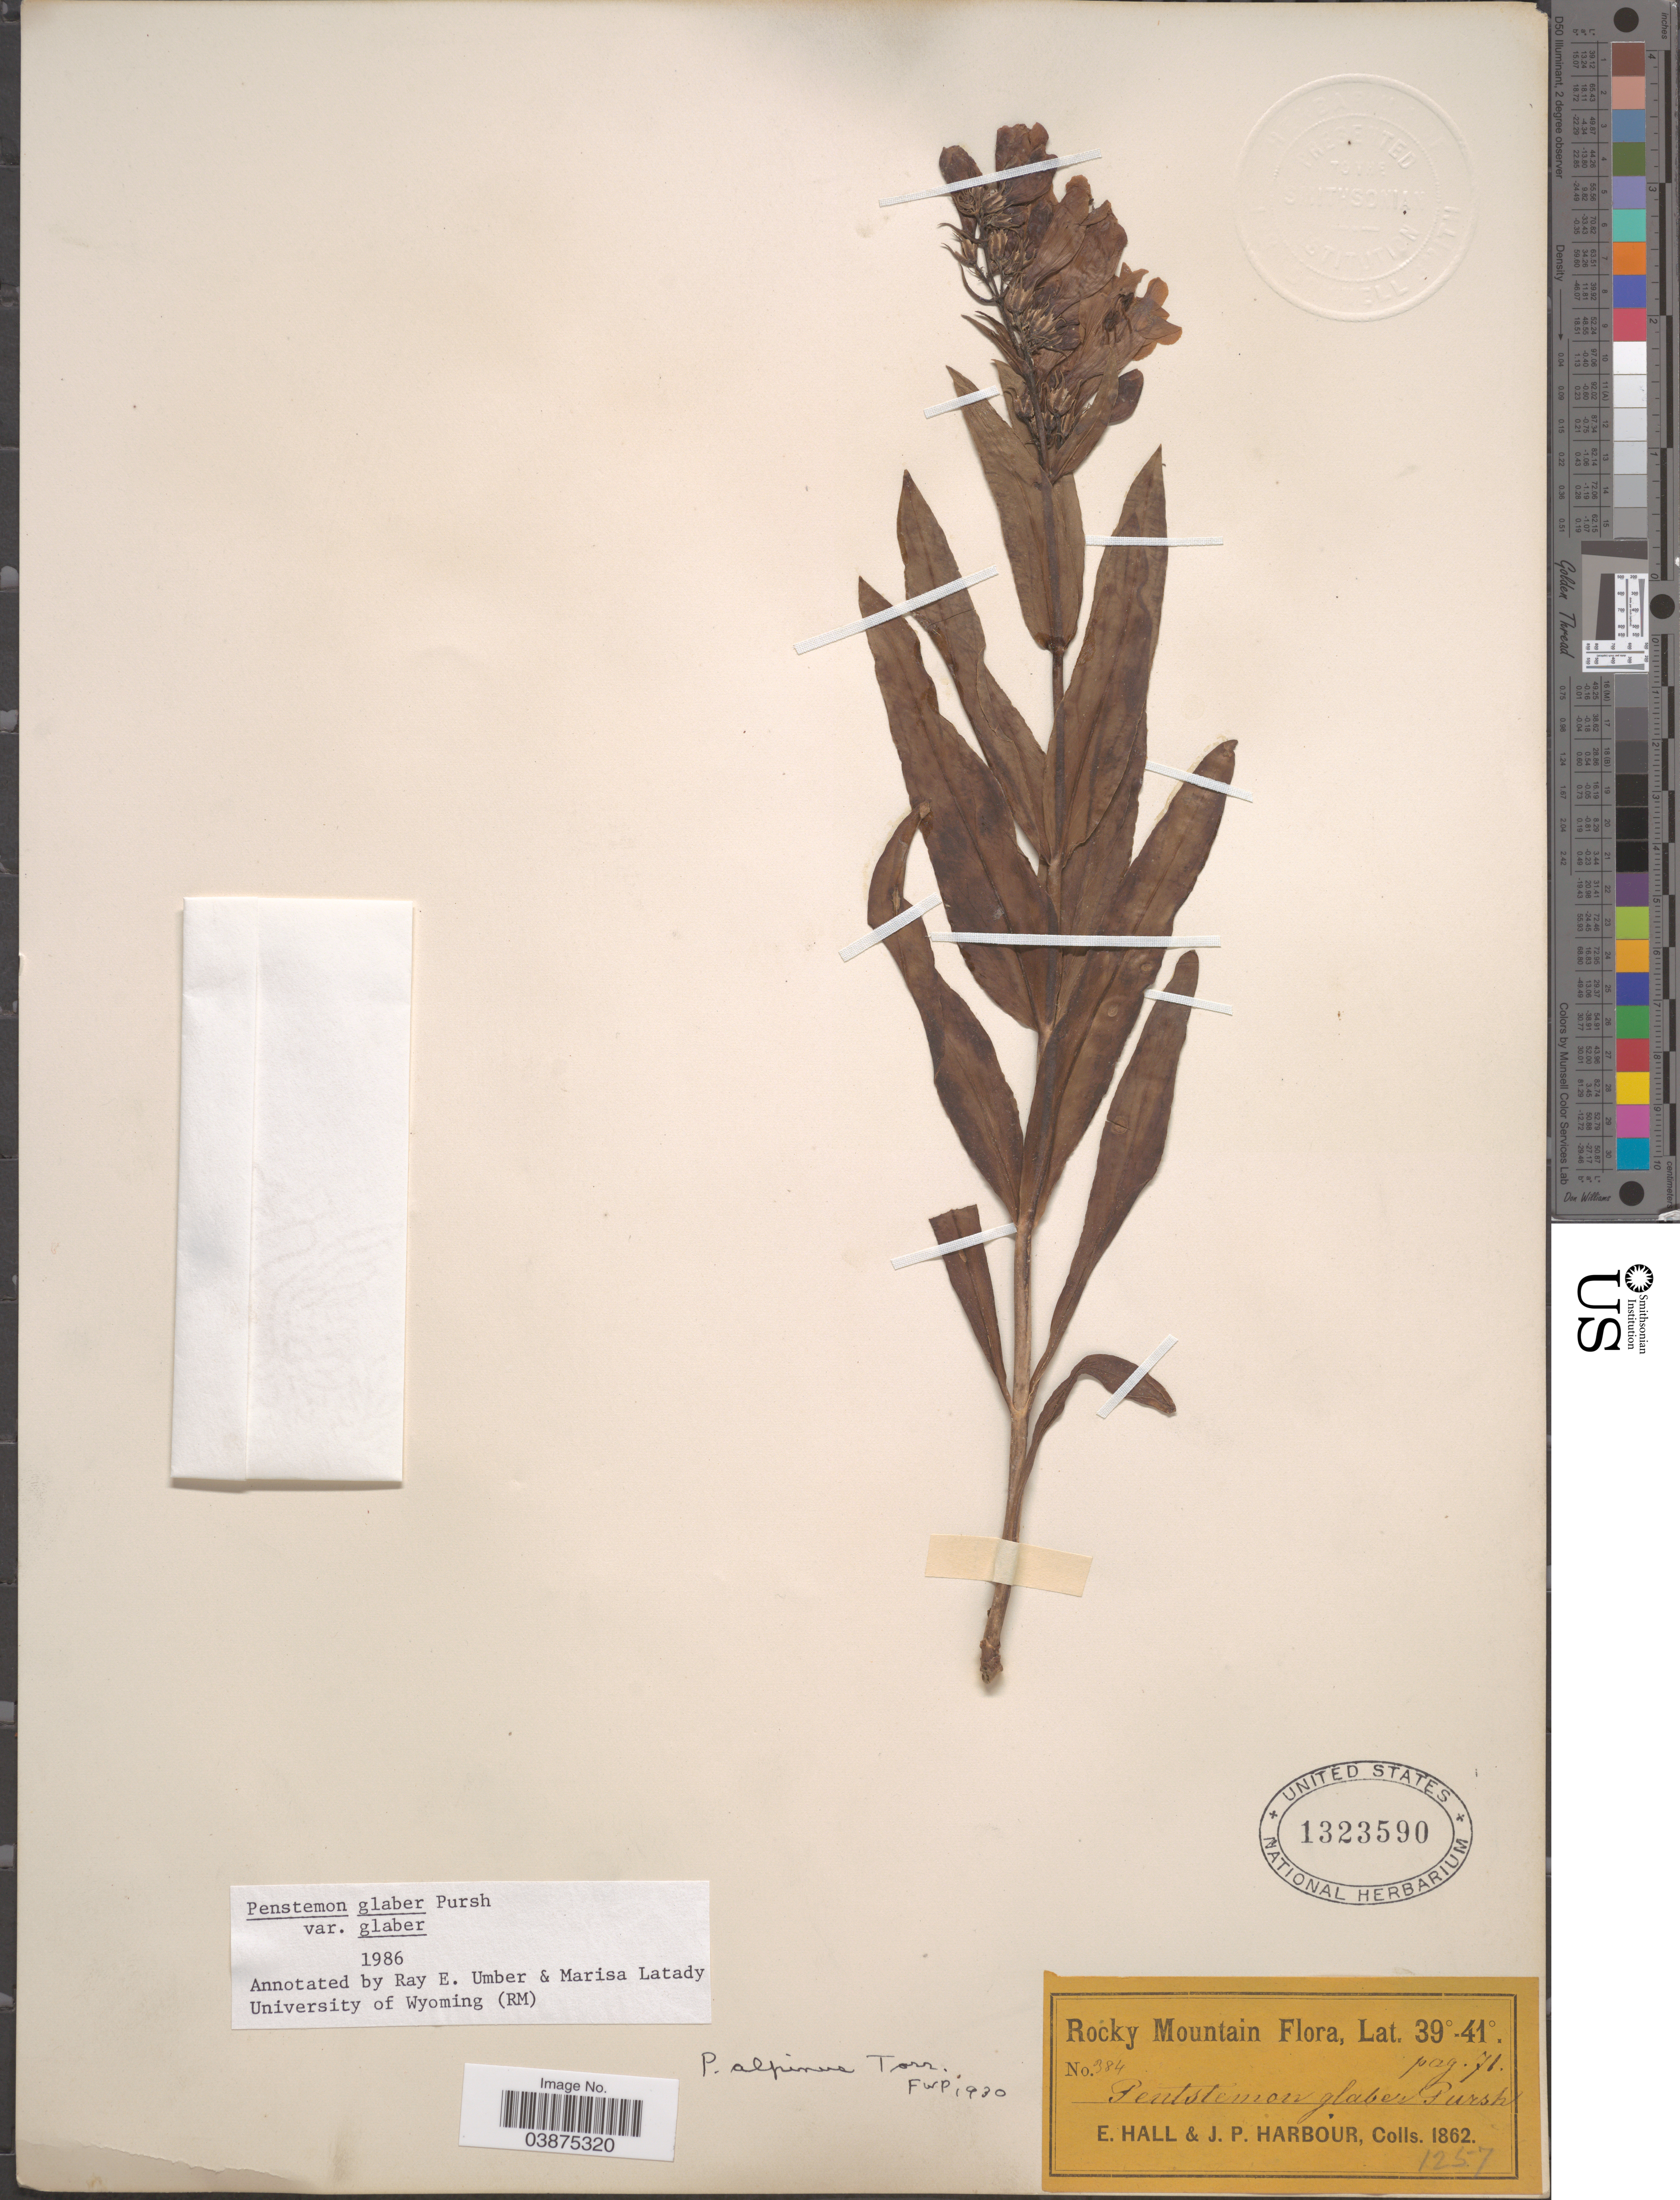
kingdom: Plantae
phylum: Tracheophyta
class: Magnoliopsida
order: Lamiales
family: Plantaginaceae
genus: Penstemon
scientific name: Penstemon glaber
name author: Pursh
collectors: E. Hall & J. Harbour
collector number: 384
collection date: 1862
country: United States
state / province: Colorado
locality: Rocky Mountain.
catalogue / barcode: US 1323590